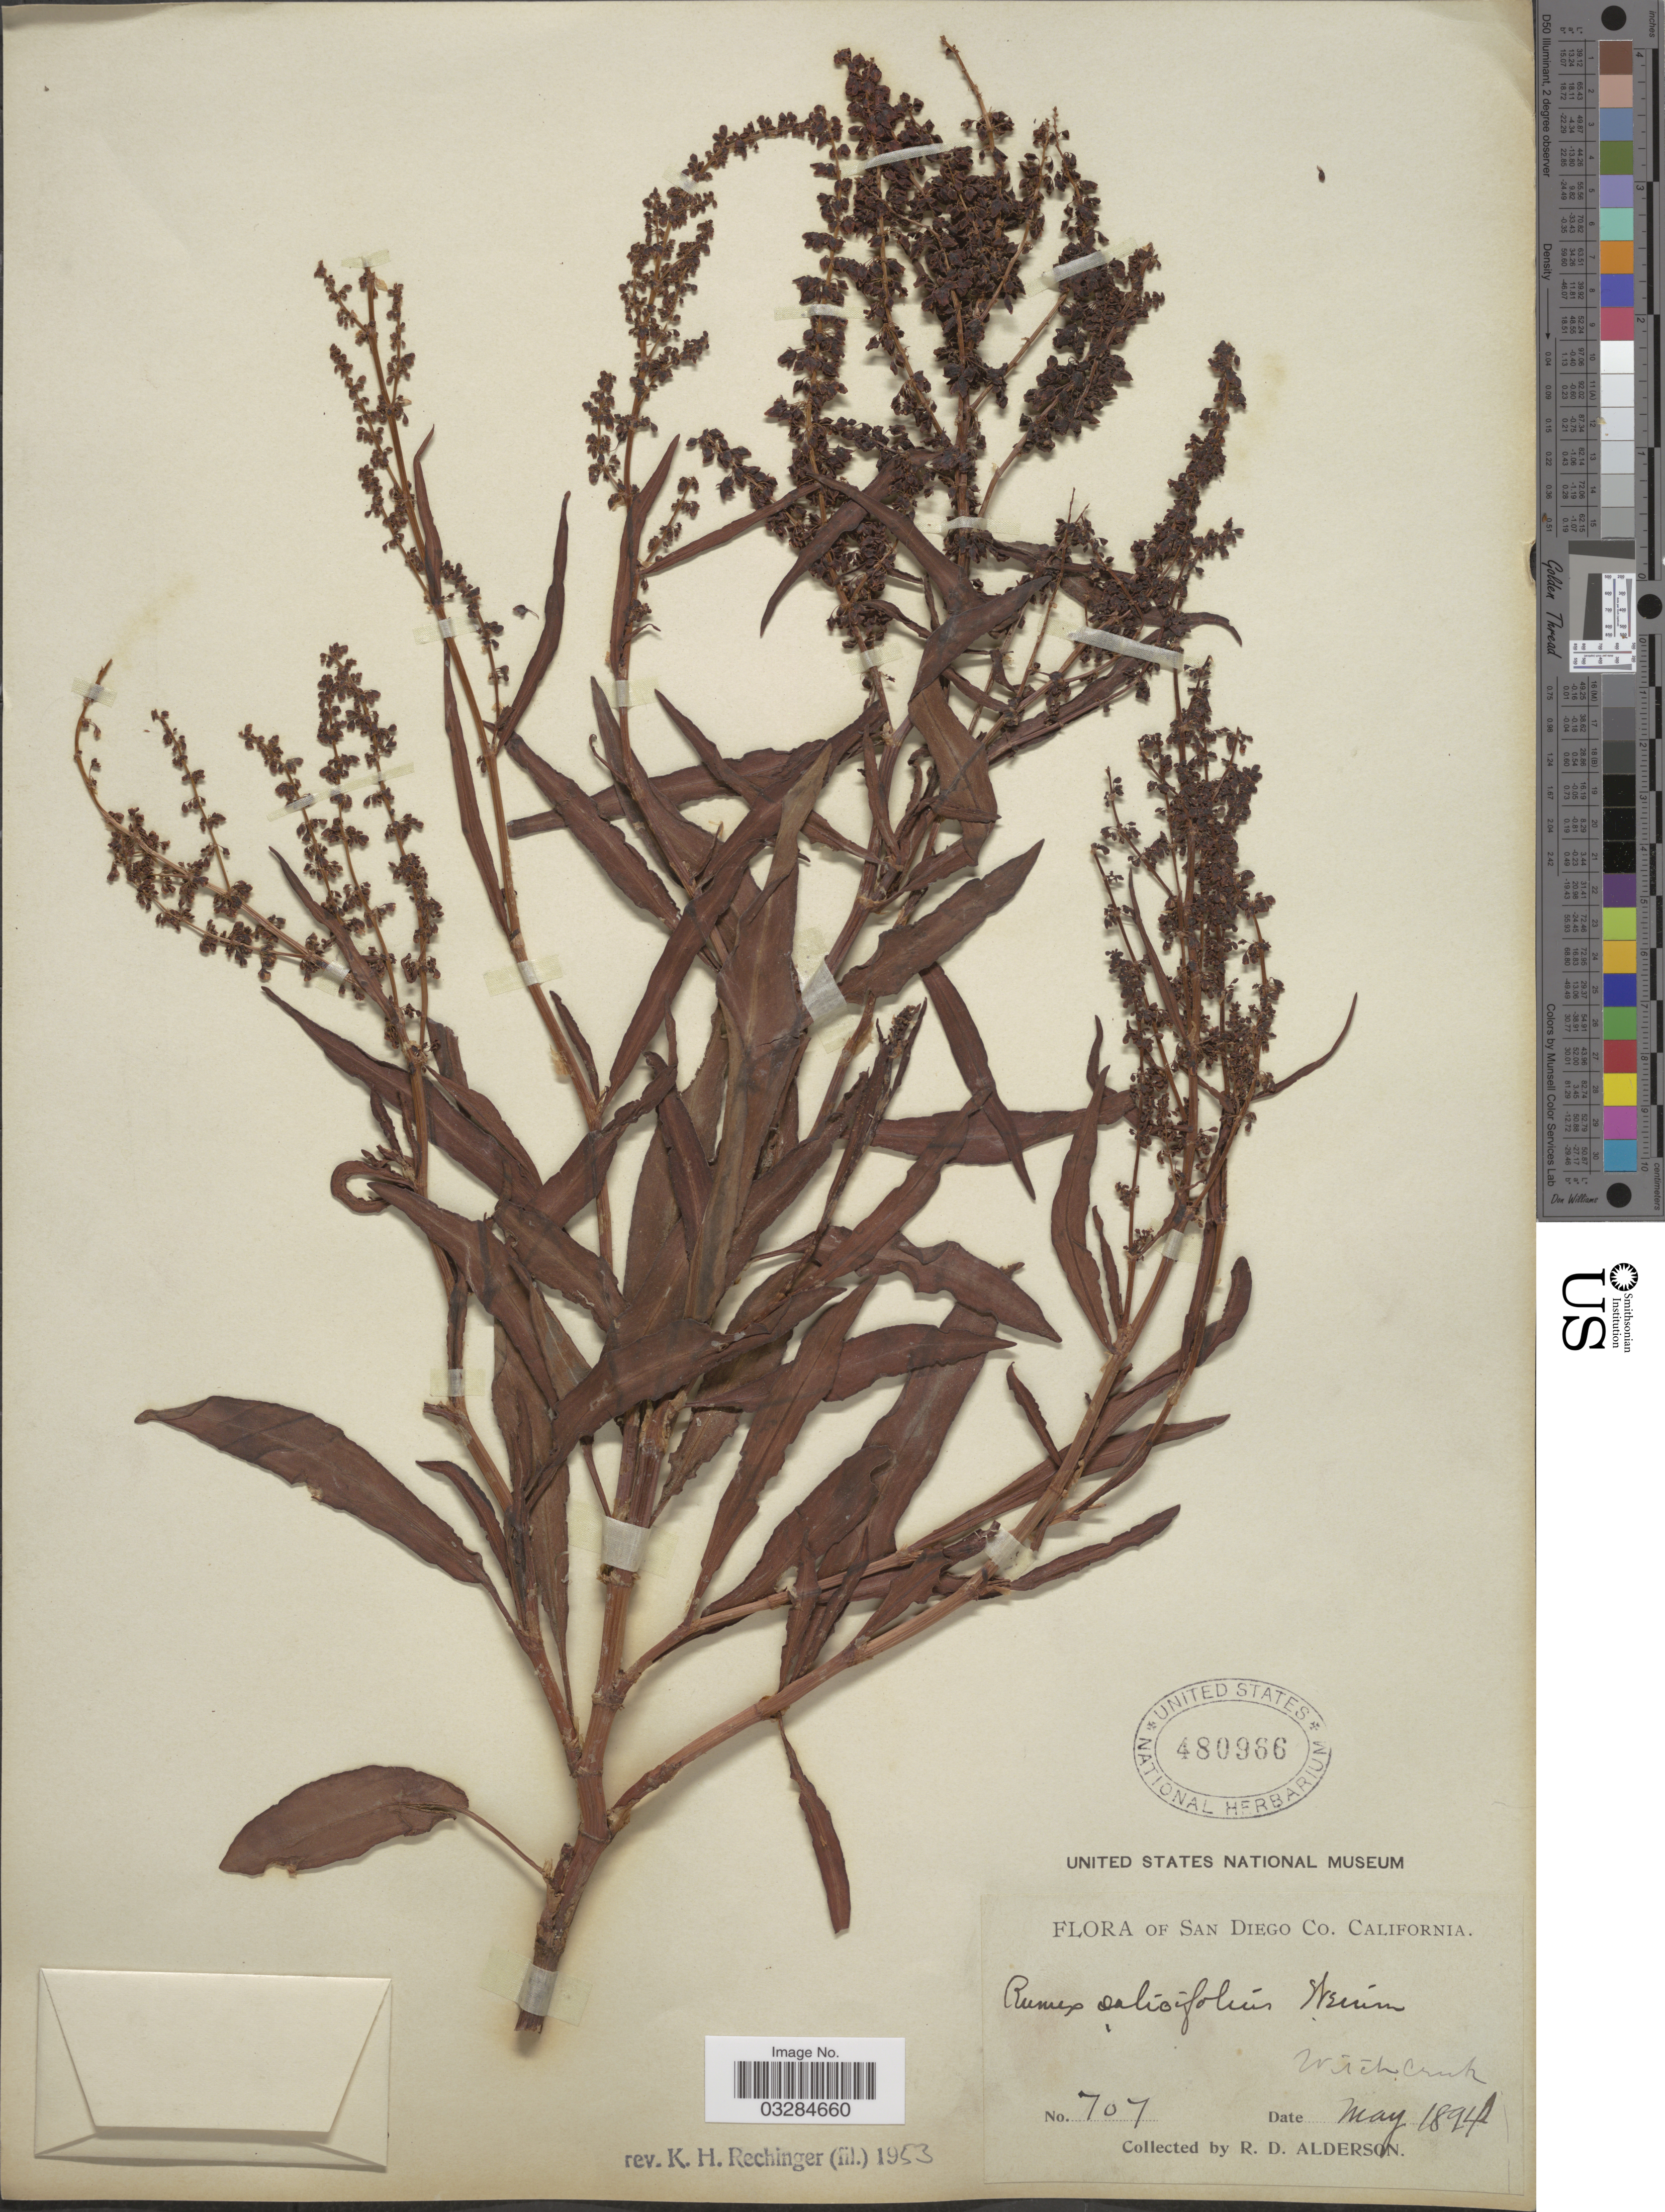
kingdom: Plantae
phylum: Tracheophyta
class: Magnoliopsida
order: Caryophyllales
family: Polygonaceae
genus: Rumex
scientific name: Rumex salicifolius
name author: Weinm.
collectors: R. Alderson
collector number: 707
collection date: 1894-05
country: United States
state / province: California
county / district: San Diego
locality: San Diego Co.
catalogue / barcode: US 480966